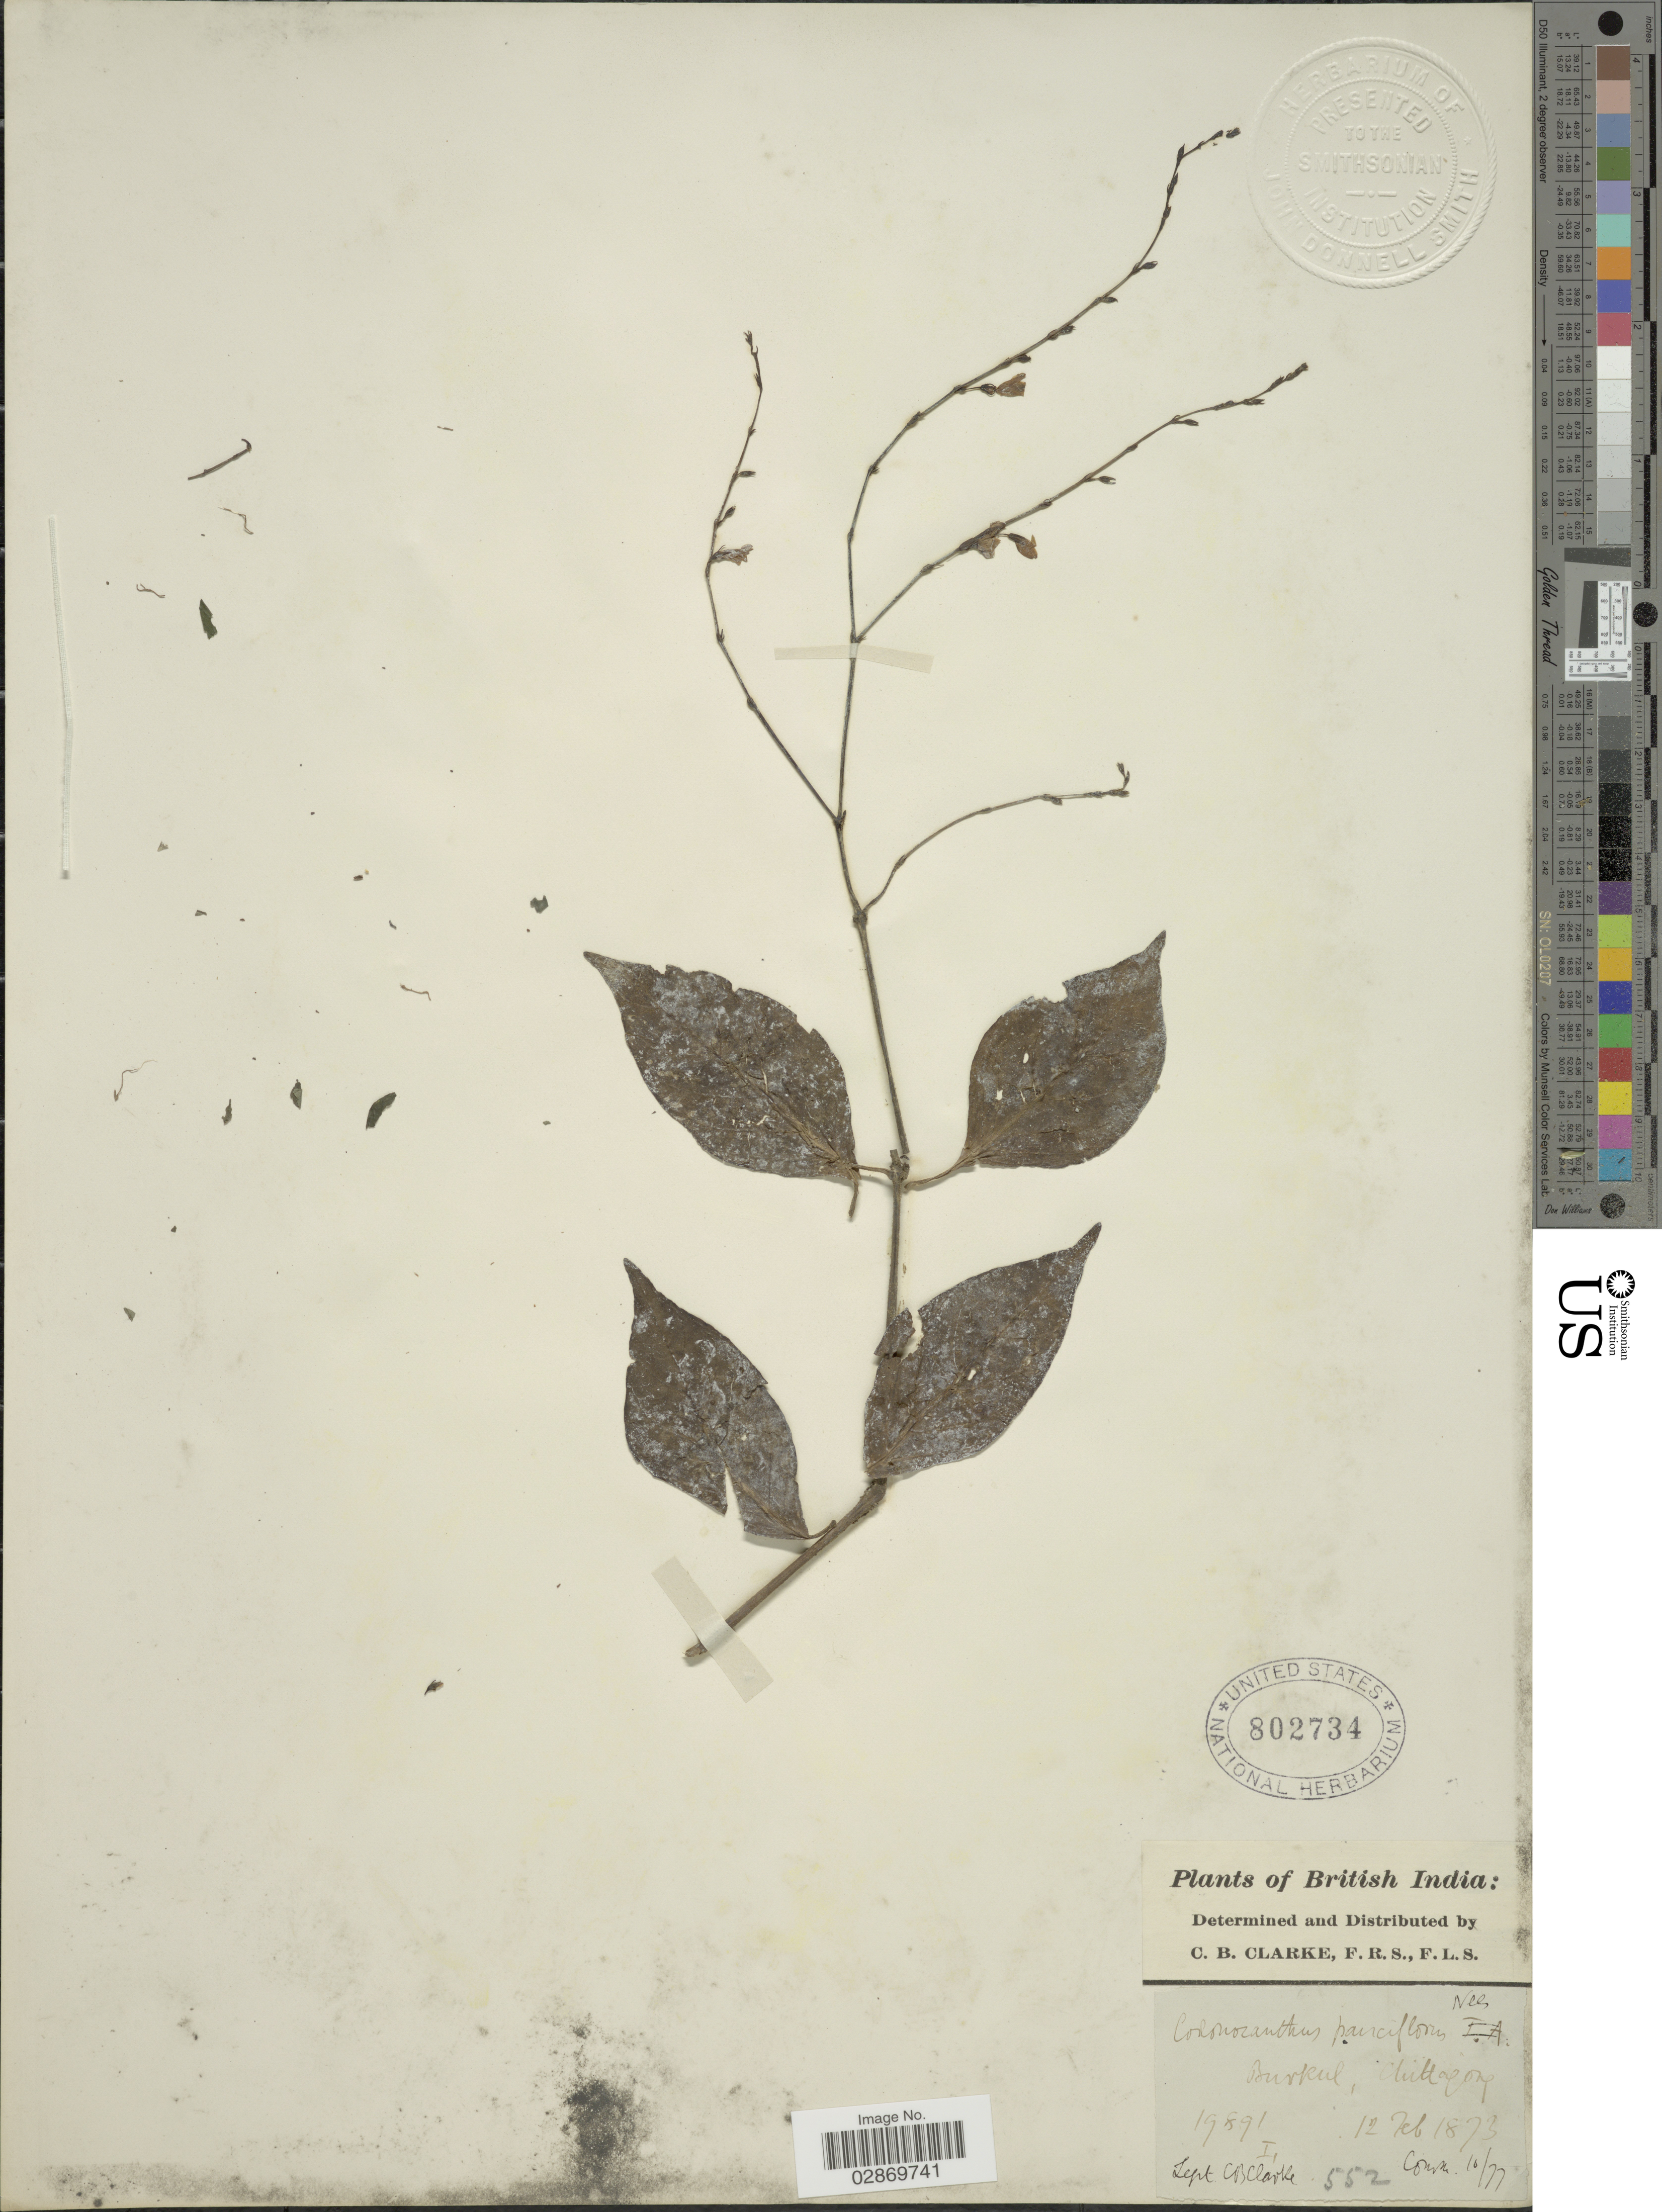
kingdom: Plantae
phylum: Tracheophyta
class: Magnoliopsida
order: Lamiales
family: Acanthaceae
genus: Codonacanthus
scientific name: Codonacanthus pauciflorus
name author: (Nees) Nees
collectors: C. B. Clarke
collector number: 19891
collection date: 1973-02-12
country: Bangladesh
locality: British India, Burkul, Chittagong.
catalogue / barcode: US 802734